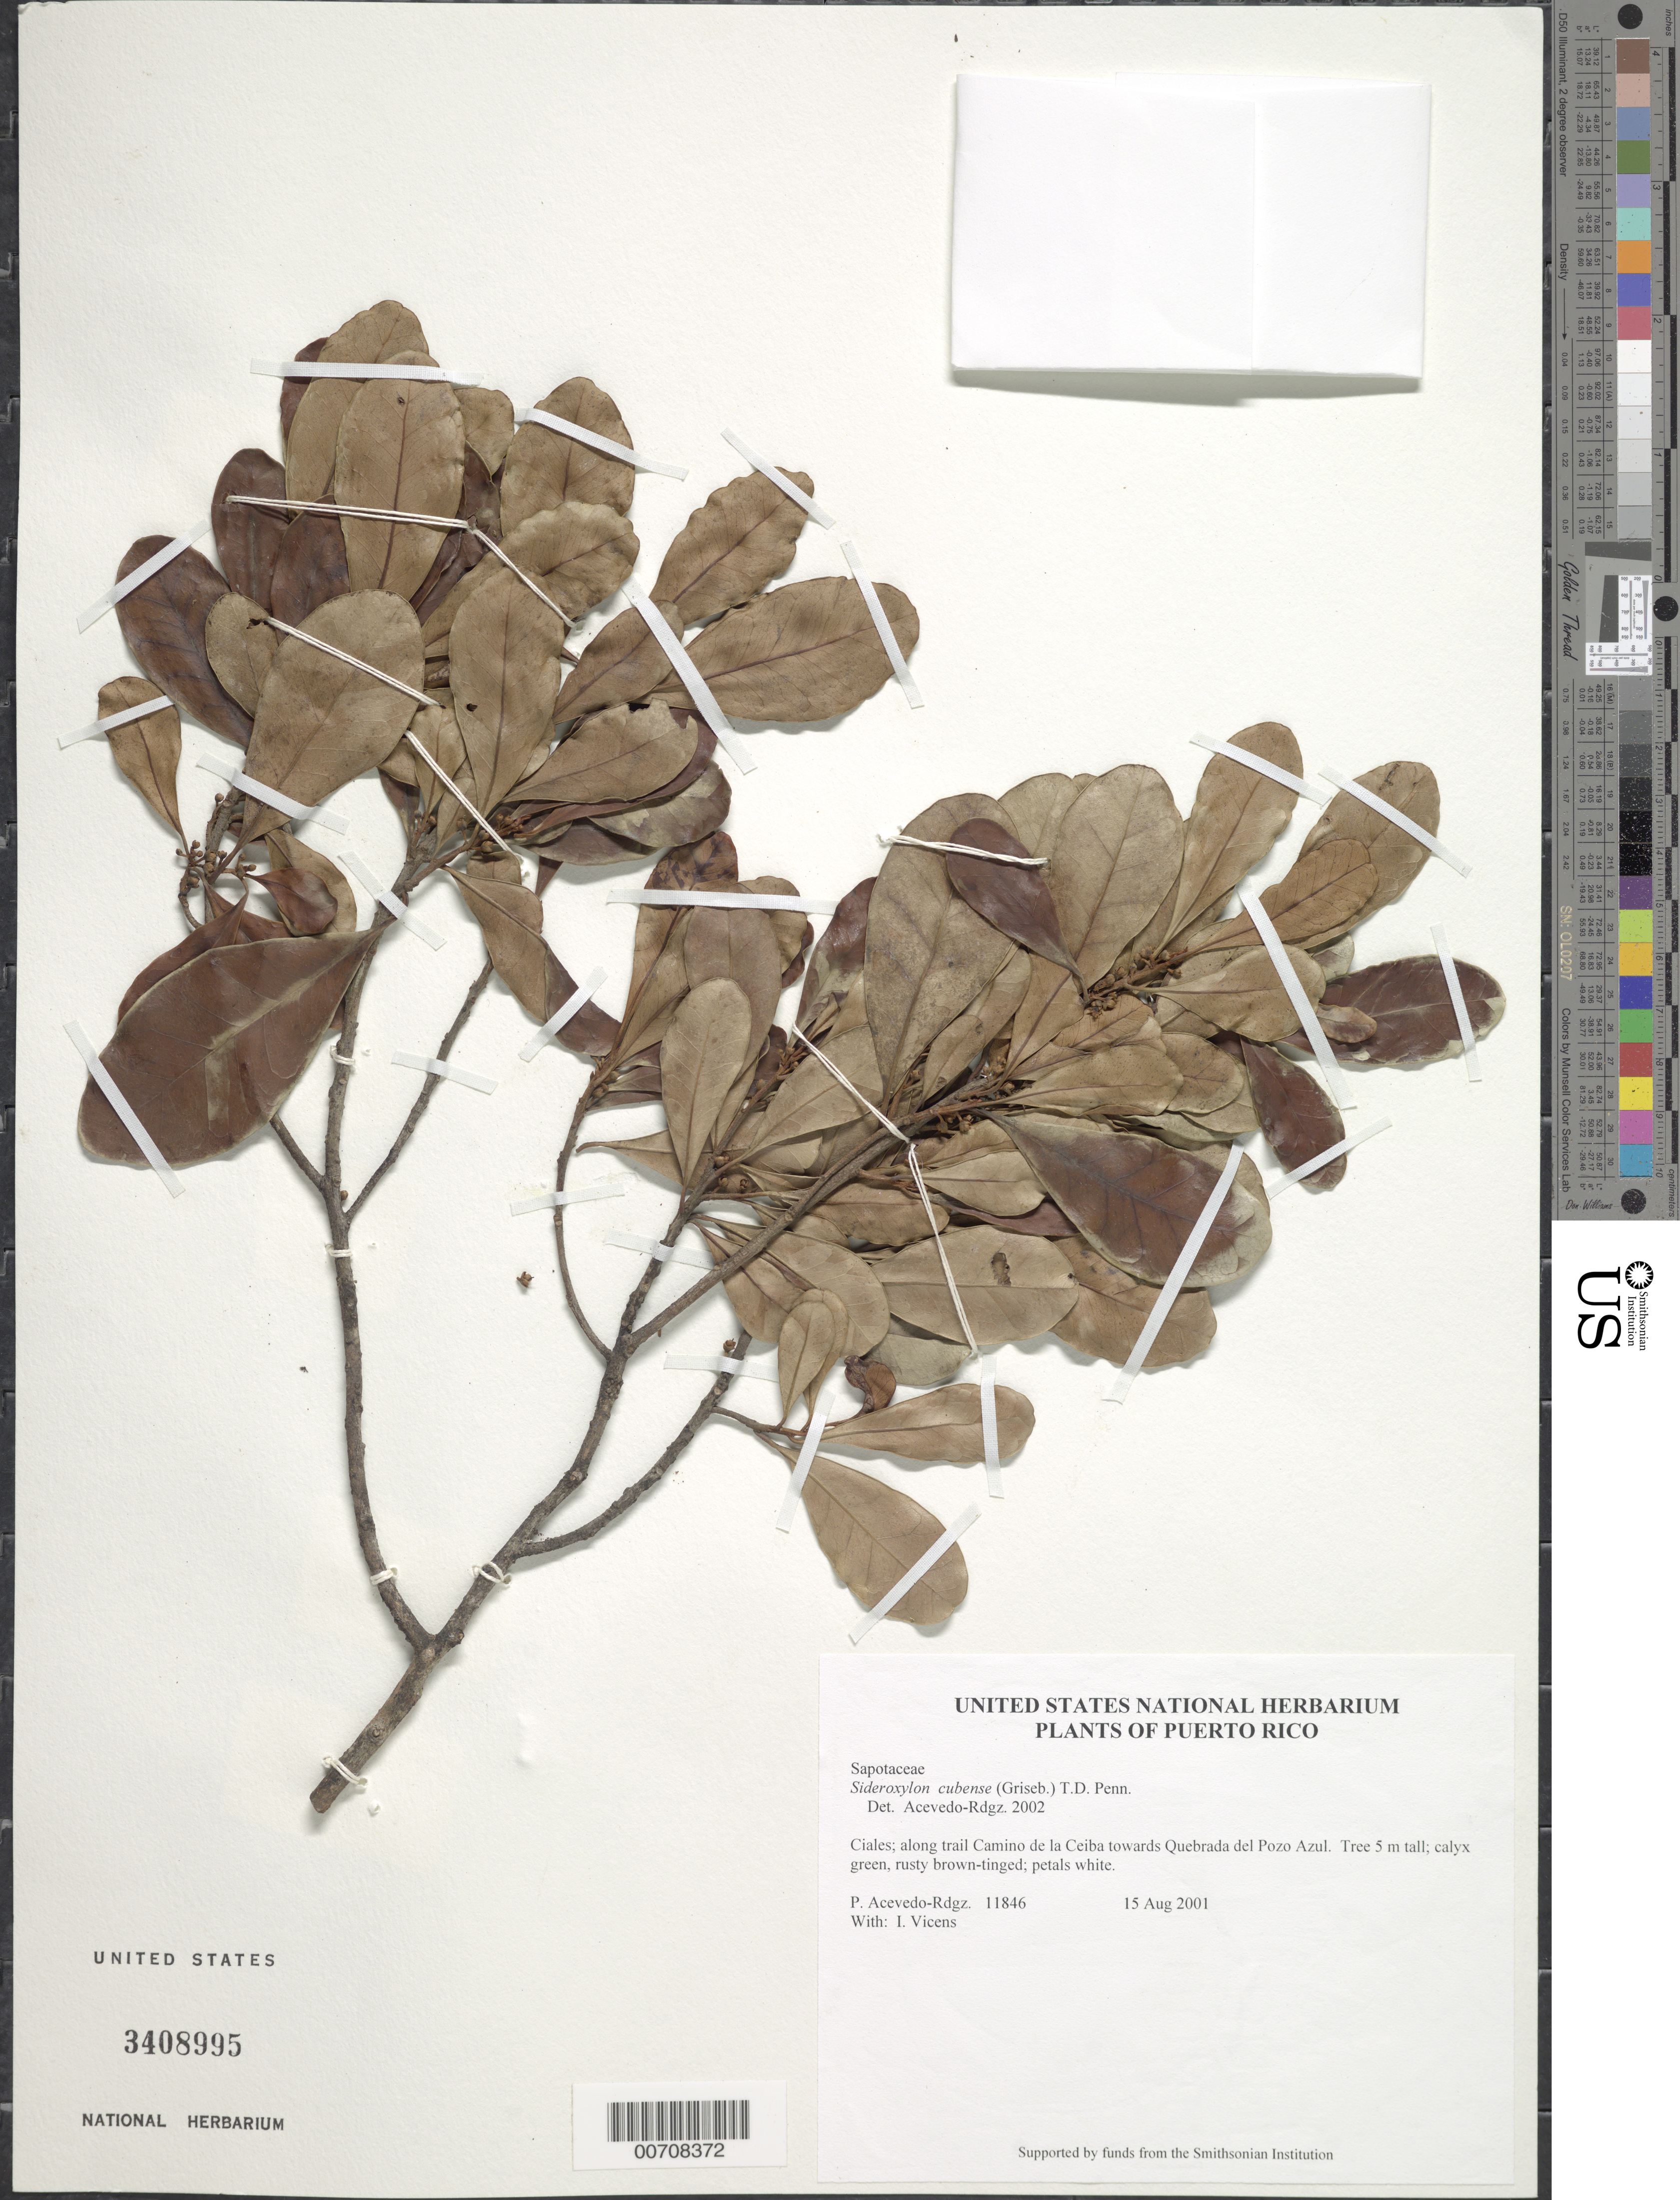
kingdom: Plantae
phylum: Tracheophyta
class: Magnoliopsida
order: Ericales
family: Sapotaceae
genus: Sideroxylon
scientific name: Sideroxylon cubense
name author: (Griseb.) T.D. Penn.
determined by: Acevedo-Rodríguez, P., (BOT), Smithsonian Institution - National Museum of Natural History (UNITED STATES)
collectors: P. Acevedo-Rodr. & I. Vicens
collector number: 11846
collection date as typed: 15 Aug 2001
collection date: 2001-08-15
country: Puerto Rico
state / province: Ciales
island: Puerto Rico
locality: Ciales; along trail Camino de la Ceiba towards Quebrada del Pozo Azul.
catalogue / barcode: US 3408995